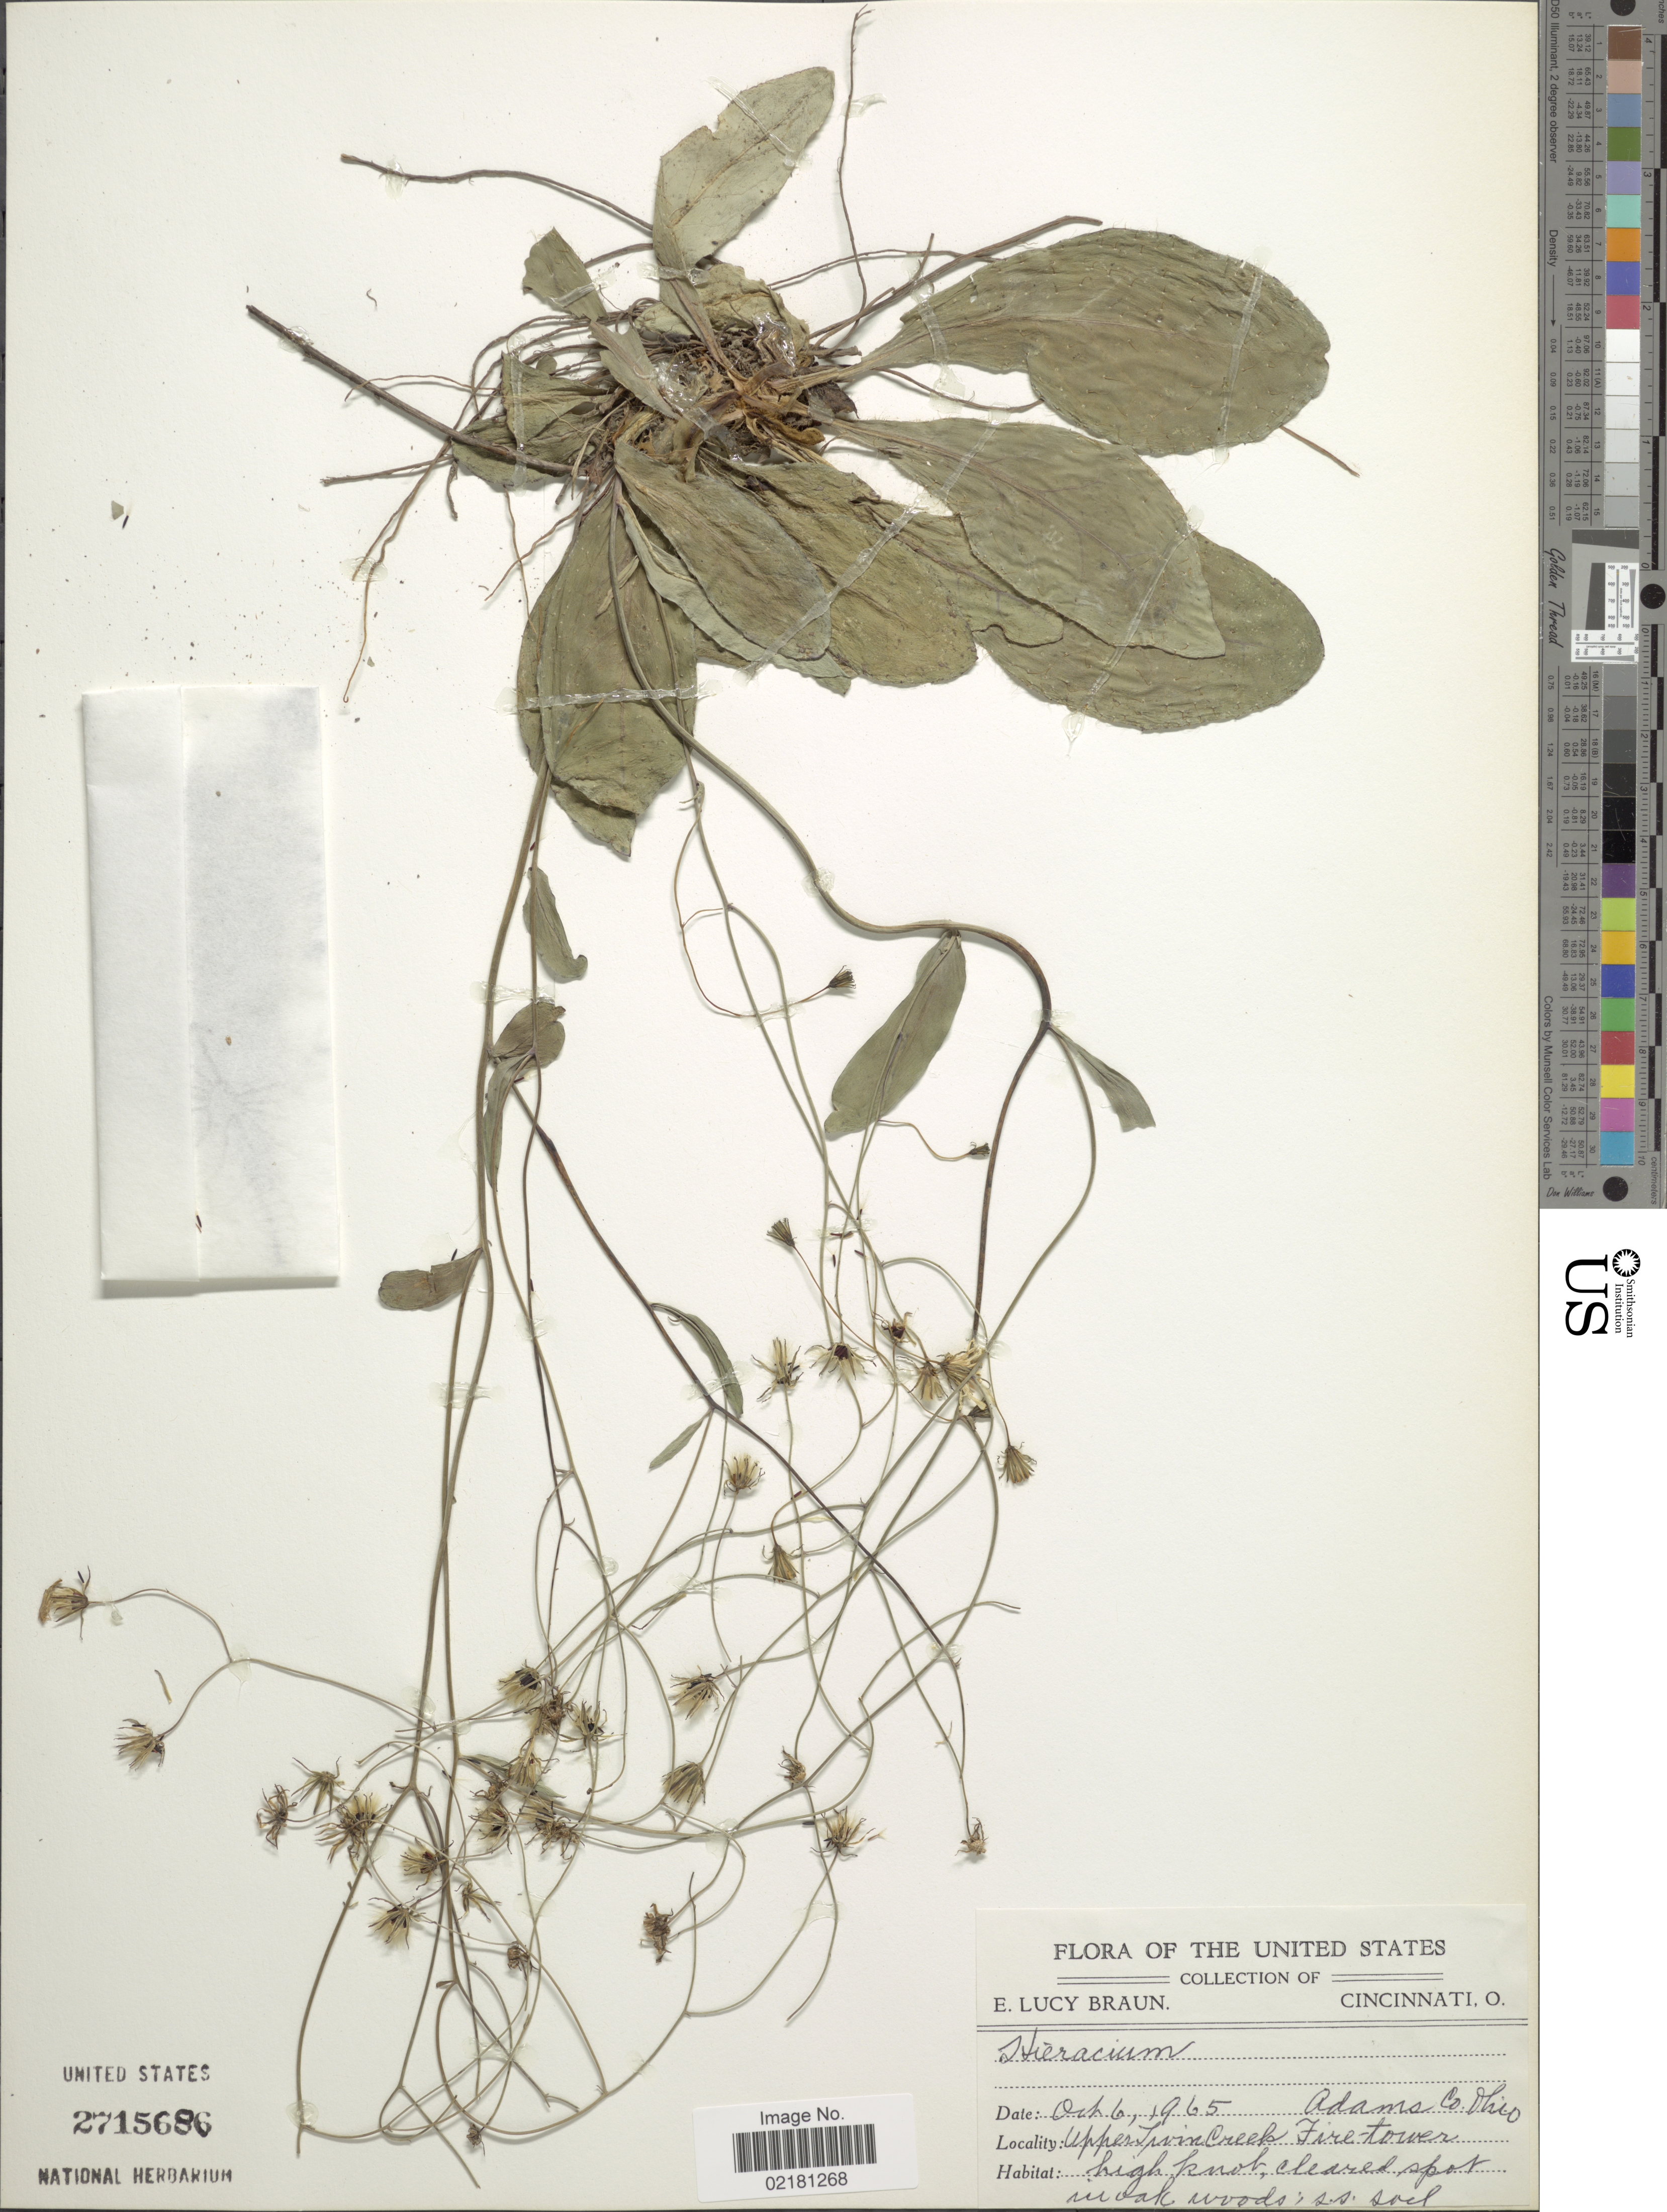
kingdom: Plantae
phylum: Tracheophyta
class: Magnoliopsida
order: Asterales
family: Asteraceae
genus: Hieracium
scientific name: Hieracium repandulare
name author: Druce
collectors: E. L. Braun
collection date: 1965-10-06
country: United States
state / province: Ohio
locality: Adams Co., Upper Twist Creek, Fire-tower.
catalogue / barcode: US 2715686